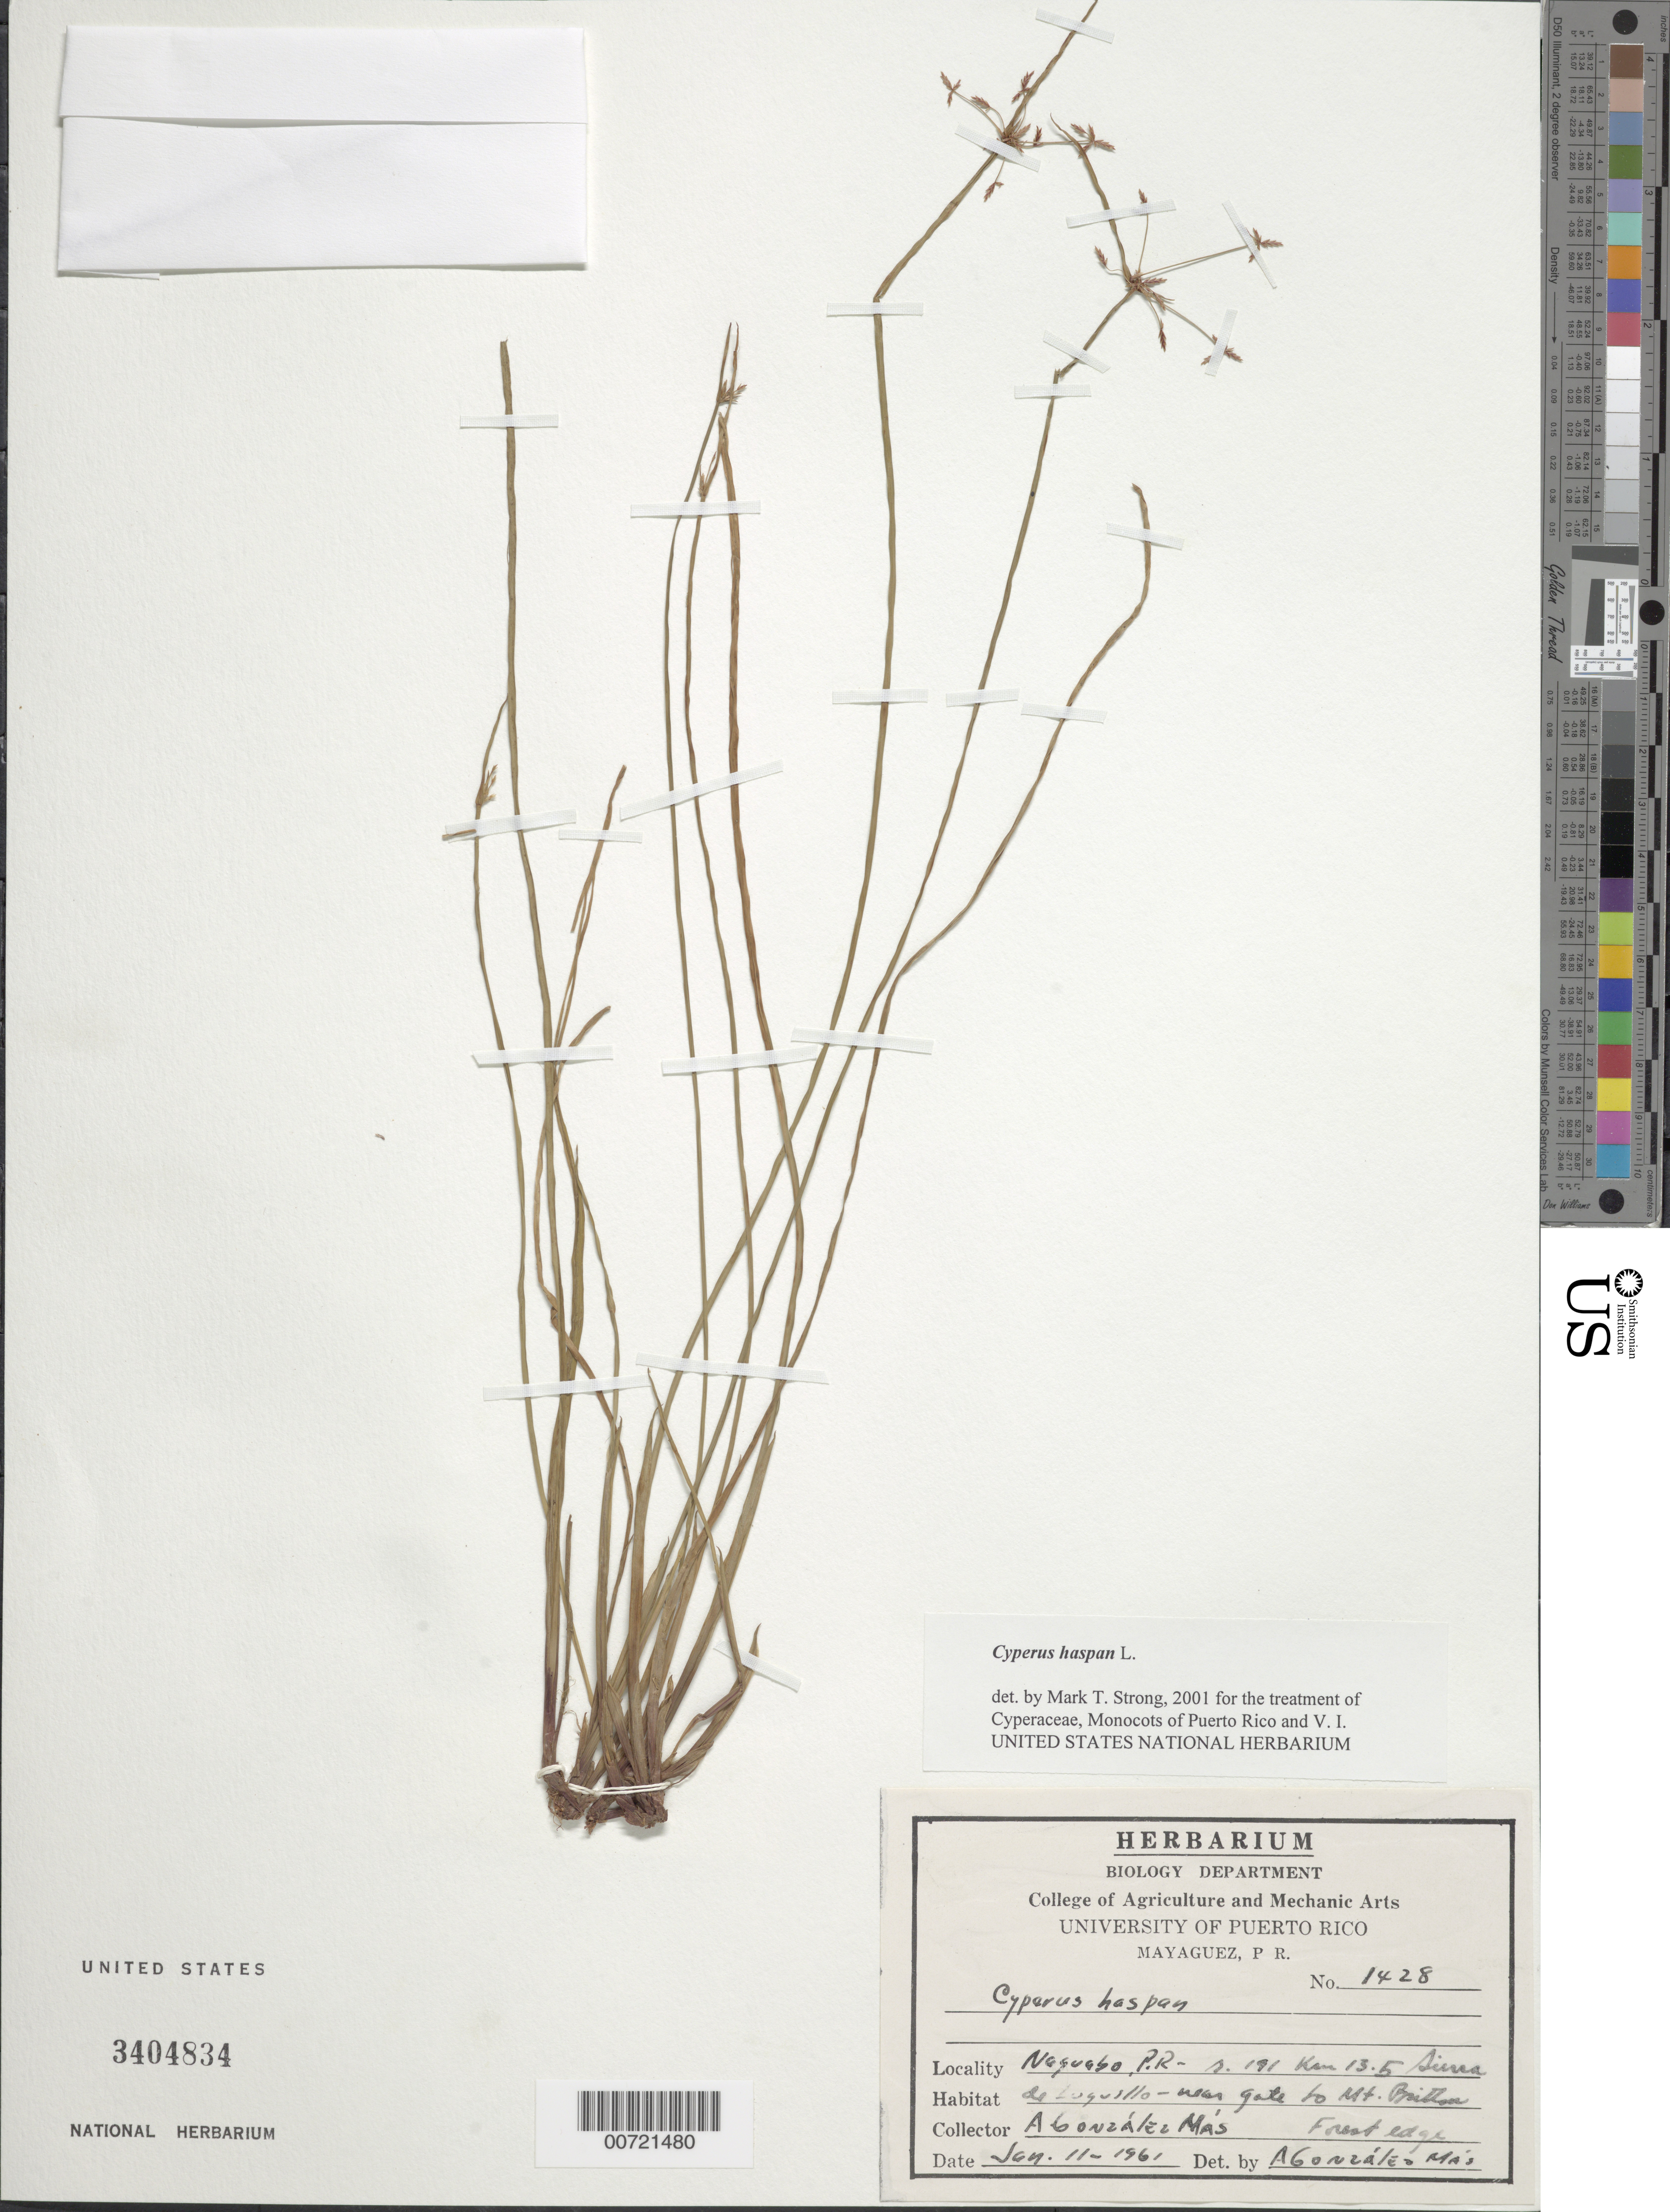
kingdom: Plantae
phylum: Tracheophyta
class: Liliopsida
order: Poales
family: Cyperaceae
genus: Cyperus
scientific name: Cyperus haspan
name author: L.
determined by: Strong, M. T., (US), Smithsonian Institution - National Museum of Natural History (UNITED STATES)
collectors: A. González Más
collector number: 1428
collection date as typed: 11 Jan 1961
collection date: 1961-01-11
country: Puerto Rico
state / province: Luquillo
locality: Naguabo: Rt. 191, km 13.5, Sierra de Luquillo.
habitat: Near gate to Mt. Britton.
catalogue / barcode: US 3404834